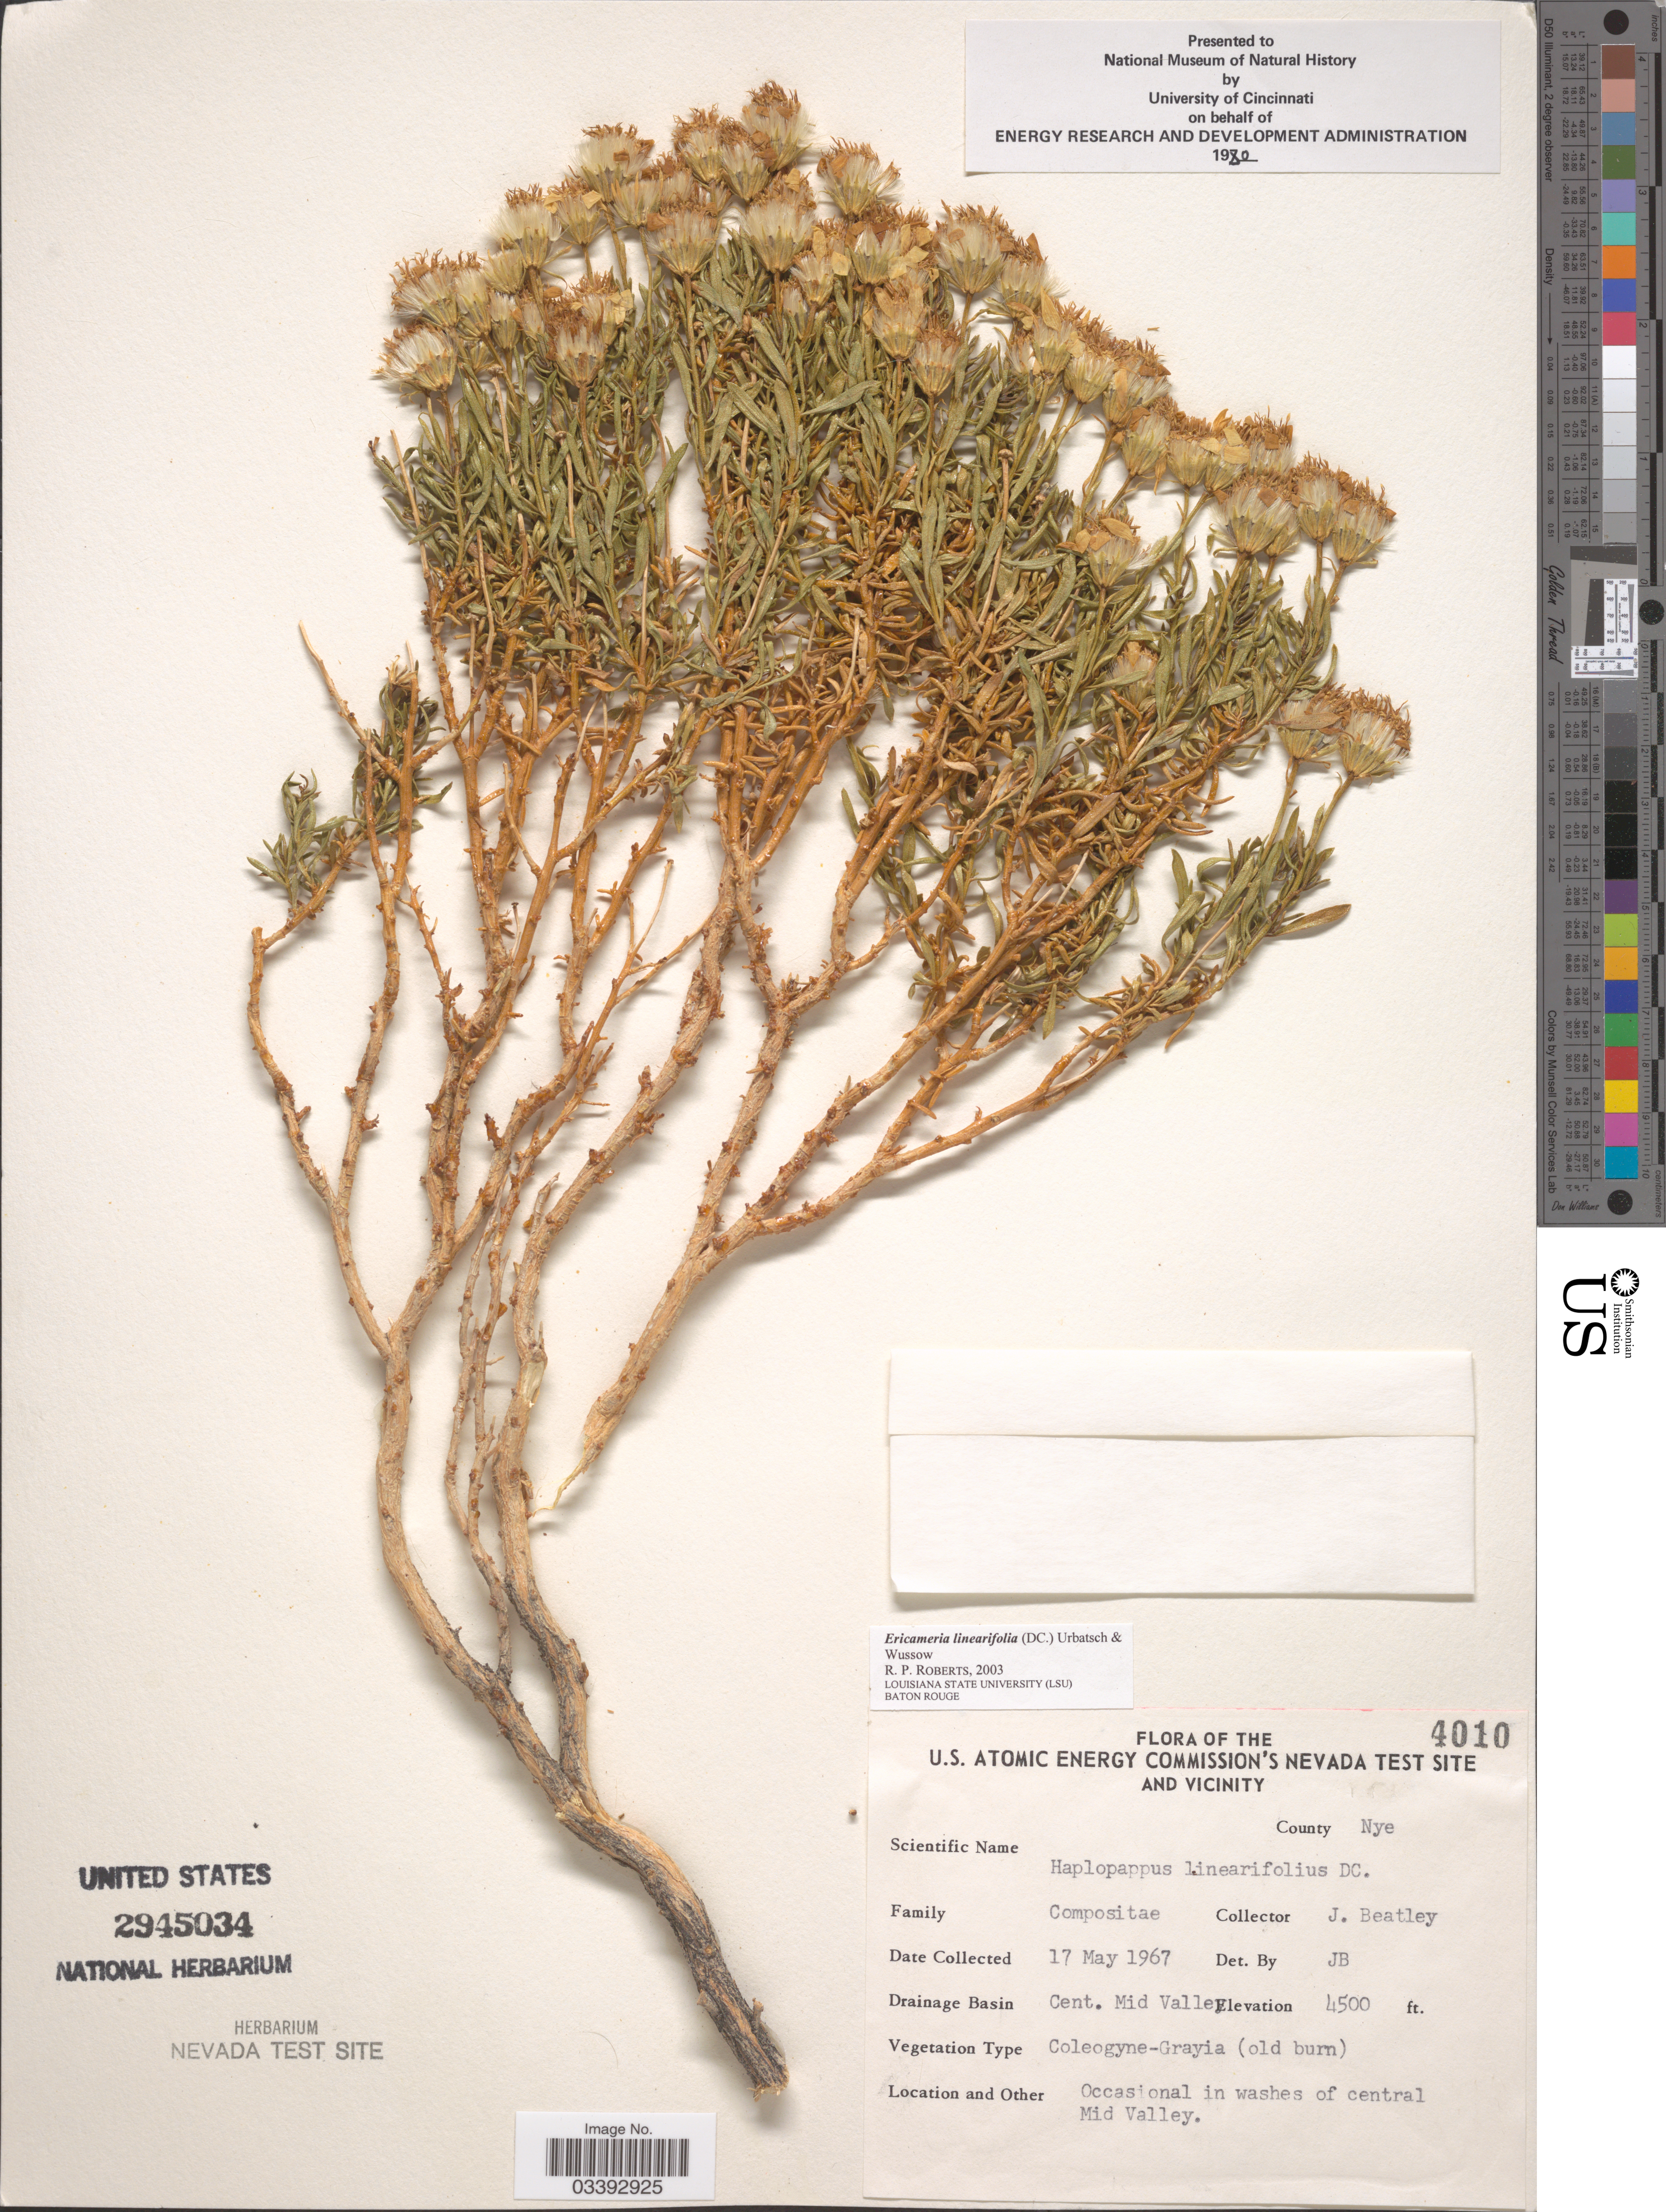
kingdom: Plantae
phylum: Tracheophyta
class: Magnoliopsida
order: Asterales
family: Asteraceae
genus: Ericameria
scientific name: Ericameria linearifolia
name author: (DC.) Urbatsch & Wussow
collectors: J. C. Beatley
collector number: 4010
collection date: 1967-05-17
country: United States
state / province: Nevada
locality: U.S. Atomic Energy Commission's Nevada Test Site and Vicinity. County Nye, Drainage Basin Cent. Mid Valley. Occasional in washes of central Mid Valley.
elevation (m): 1372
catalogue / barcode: US 2945034